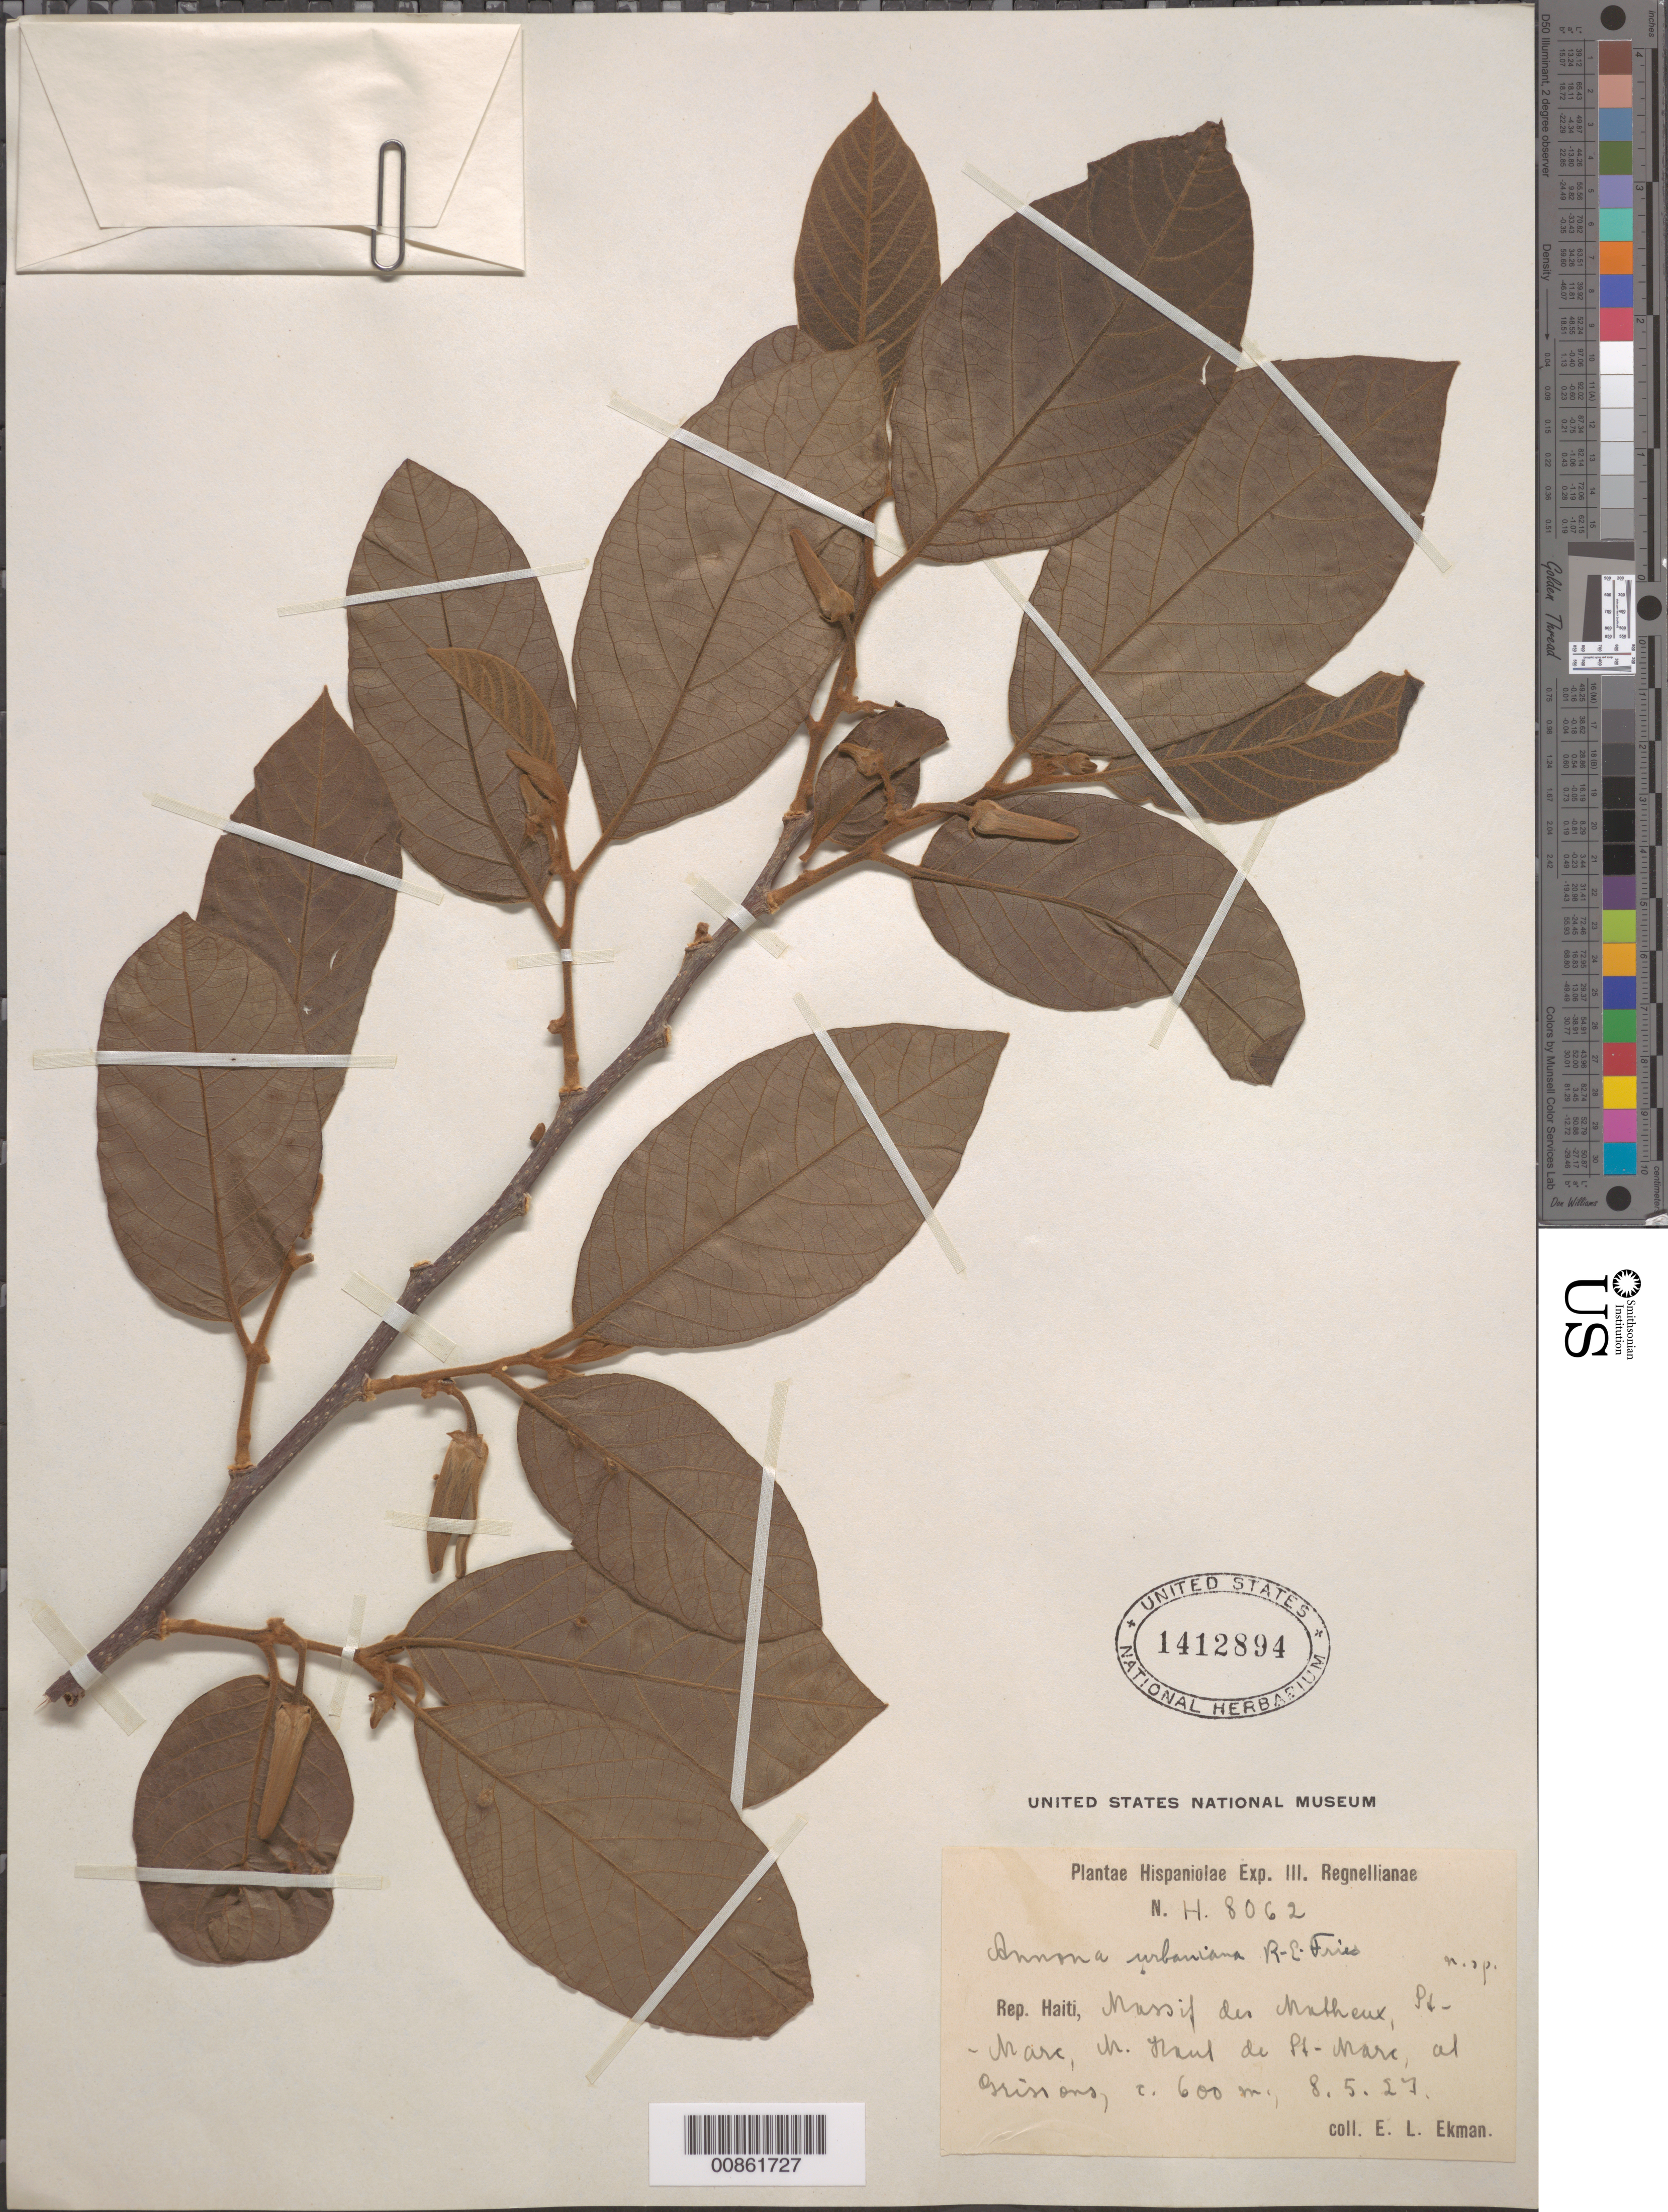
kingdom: Plantae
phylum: Tracheophyta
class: Magnoliopsida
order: Magnoliales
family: Annonaceae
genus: Annona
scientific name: Annona urbaniana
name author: R.E. Fr.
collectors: E. L. Ekman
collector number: H 8062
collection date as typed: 08 May 1927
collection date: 1927-05-08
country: Haiti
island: Hispaniola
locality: Massif des Matheux, St-Marc, M. Haut de St-Marc, at Grissons.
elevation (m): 600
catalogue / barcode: US 1412894